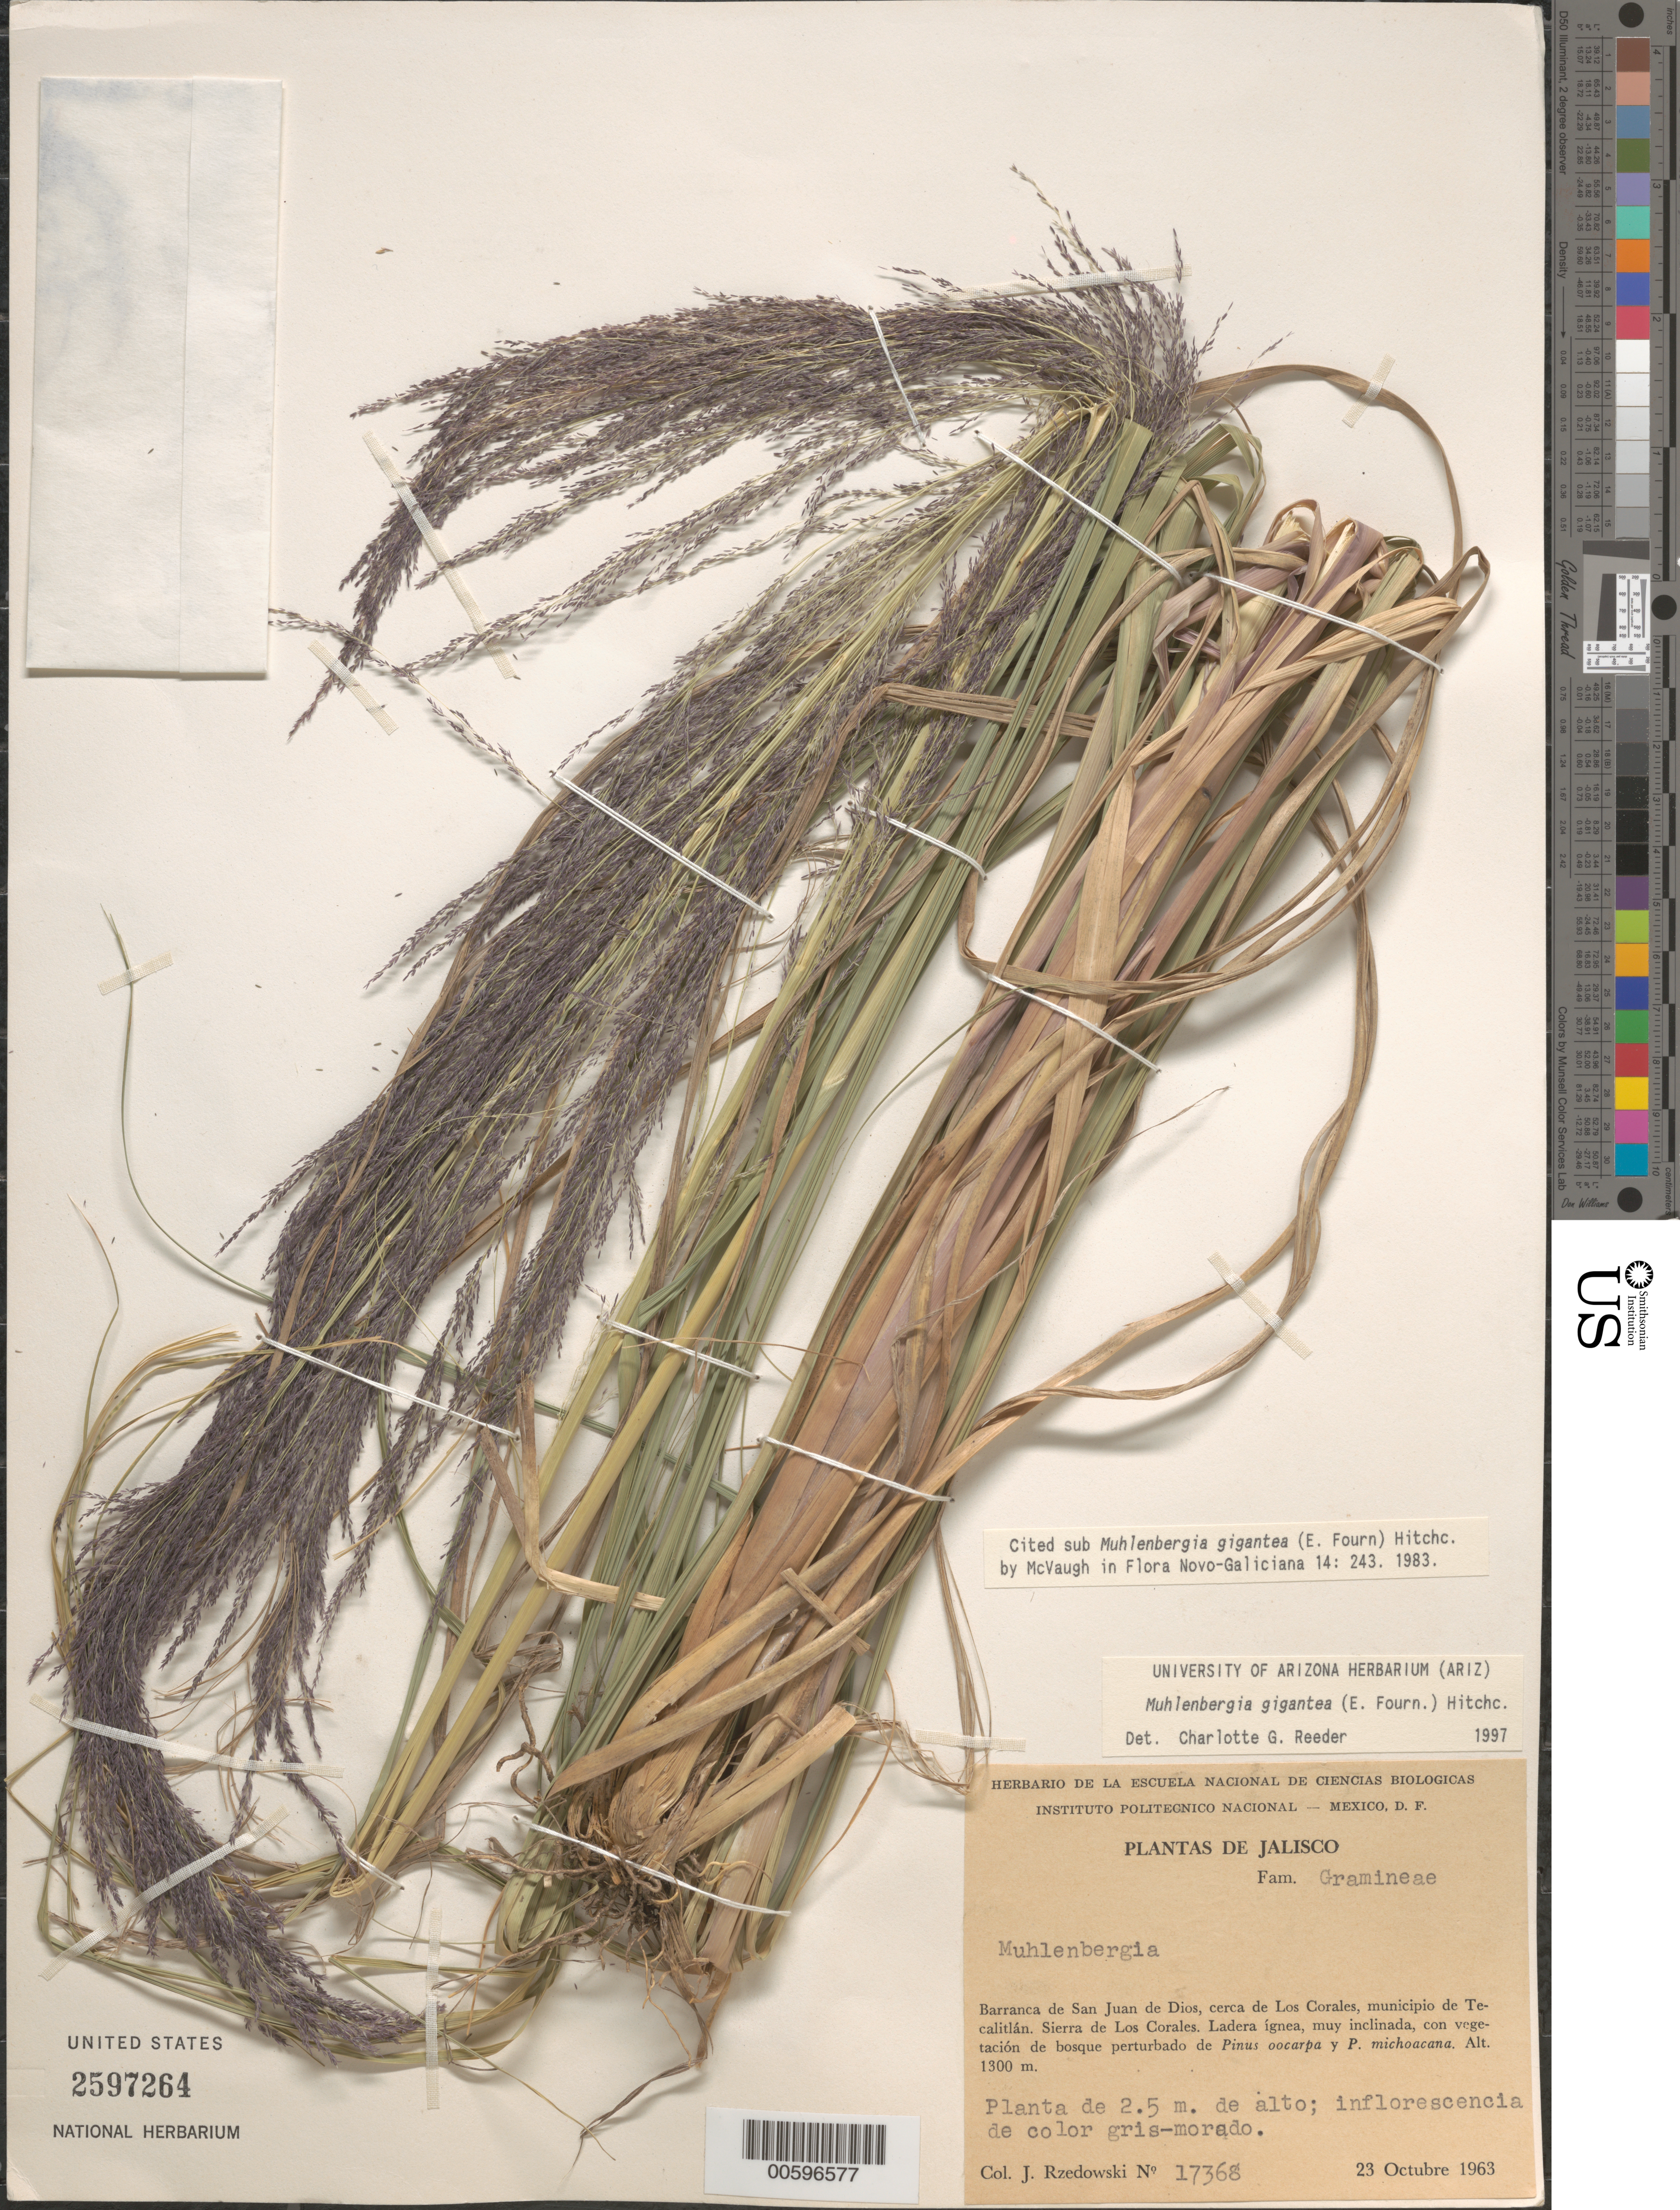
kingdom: Plantae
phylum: Tracheophyta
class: Liliopsida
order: Poales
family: Poaceae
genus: Muhlenbergia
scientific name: Muhlenbergia gigantea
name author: (E. Fourn.) Hitchc.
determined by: Reeder, C. G., (ARIZ)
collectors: J. Rzedowski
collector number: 17368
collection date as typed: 23 Oct 1963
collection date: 1963-10-23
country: Mexico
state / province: Jalisco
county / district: Tecalitlán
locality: Barranca de San Juan de Dios, cerca de Los Corales, Sierra de Los Corales.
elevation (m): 1300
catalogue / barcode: US 2597264